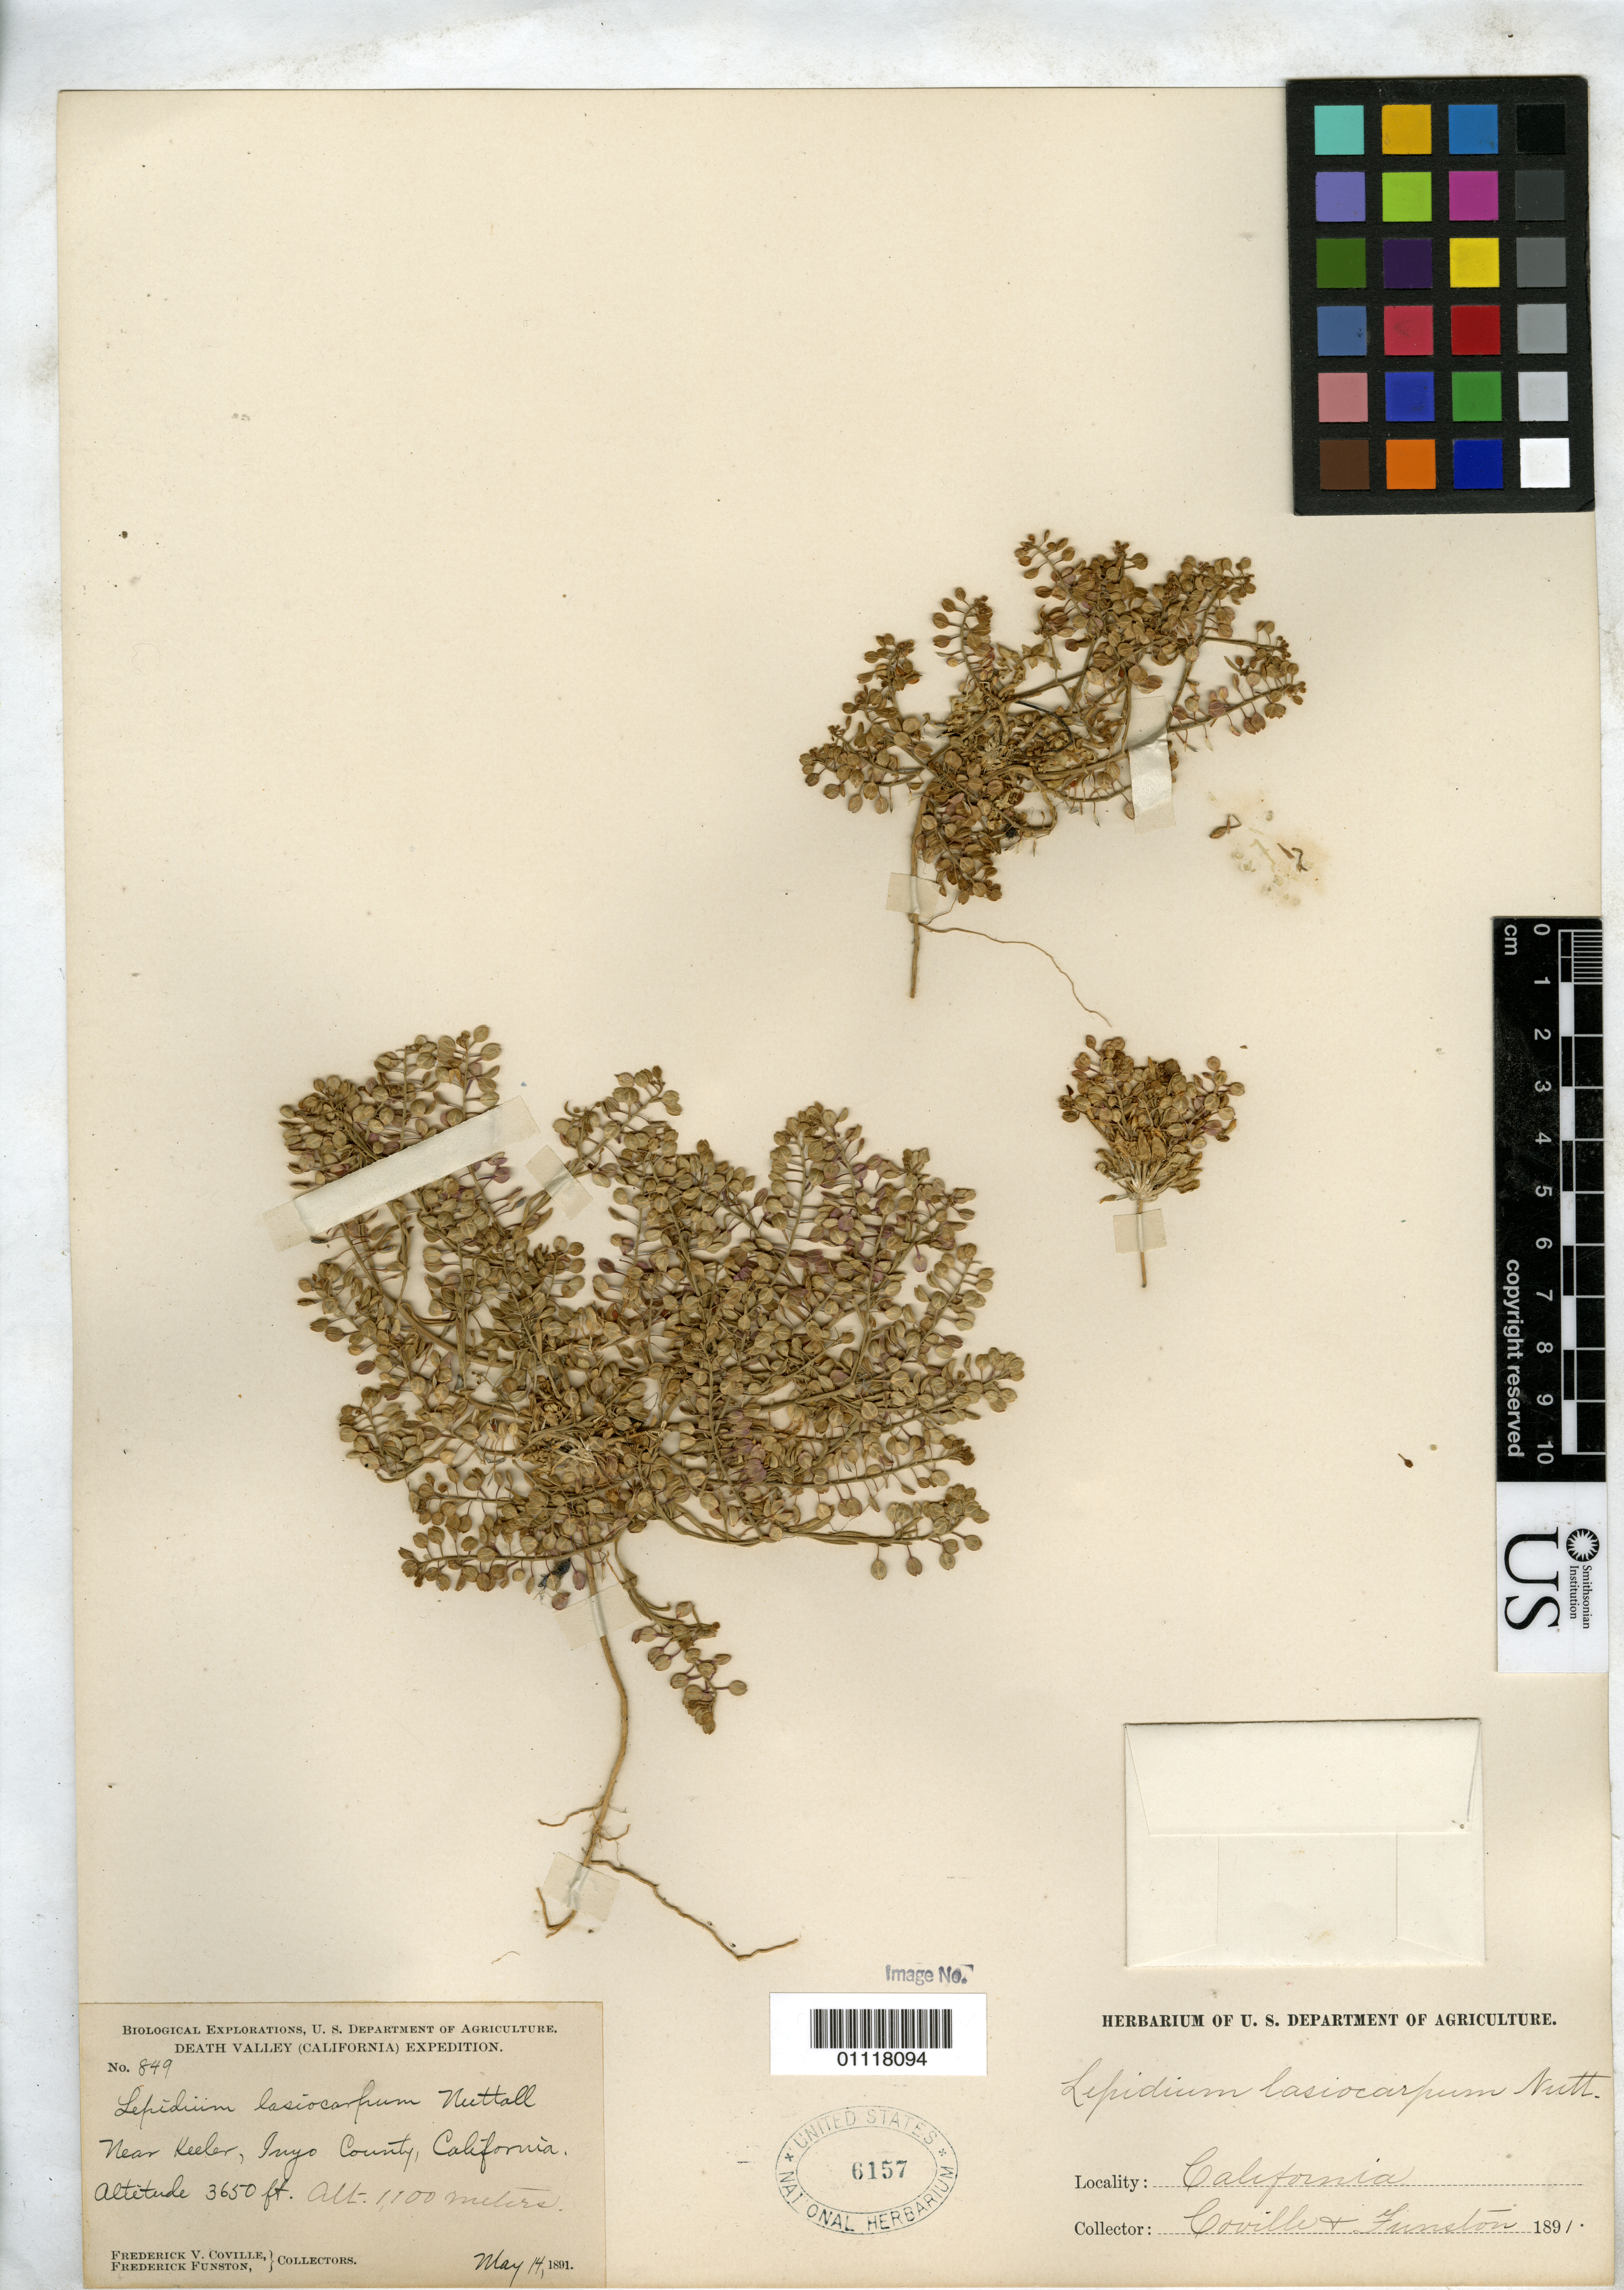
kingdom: Plantae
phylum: Tracheophyta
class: Magnoliopsida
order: Brassicales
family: Brassicaceae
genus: Lepidium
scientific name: Lepidium lasiocarpum var. lasiocarpum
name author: Nutt.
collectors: F. V. Coville & F. Funston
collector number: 849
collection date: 1891-05-14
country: United States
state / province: California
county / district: Inyo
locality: Near Keeler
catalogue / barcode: US 6157